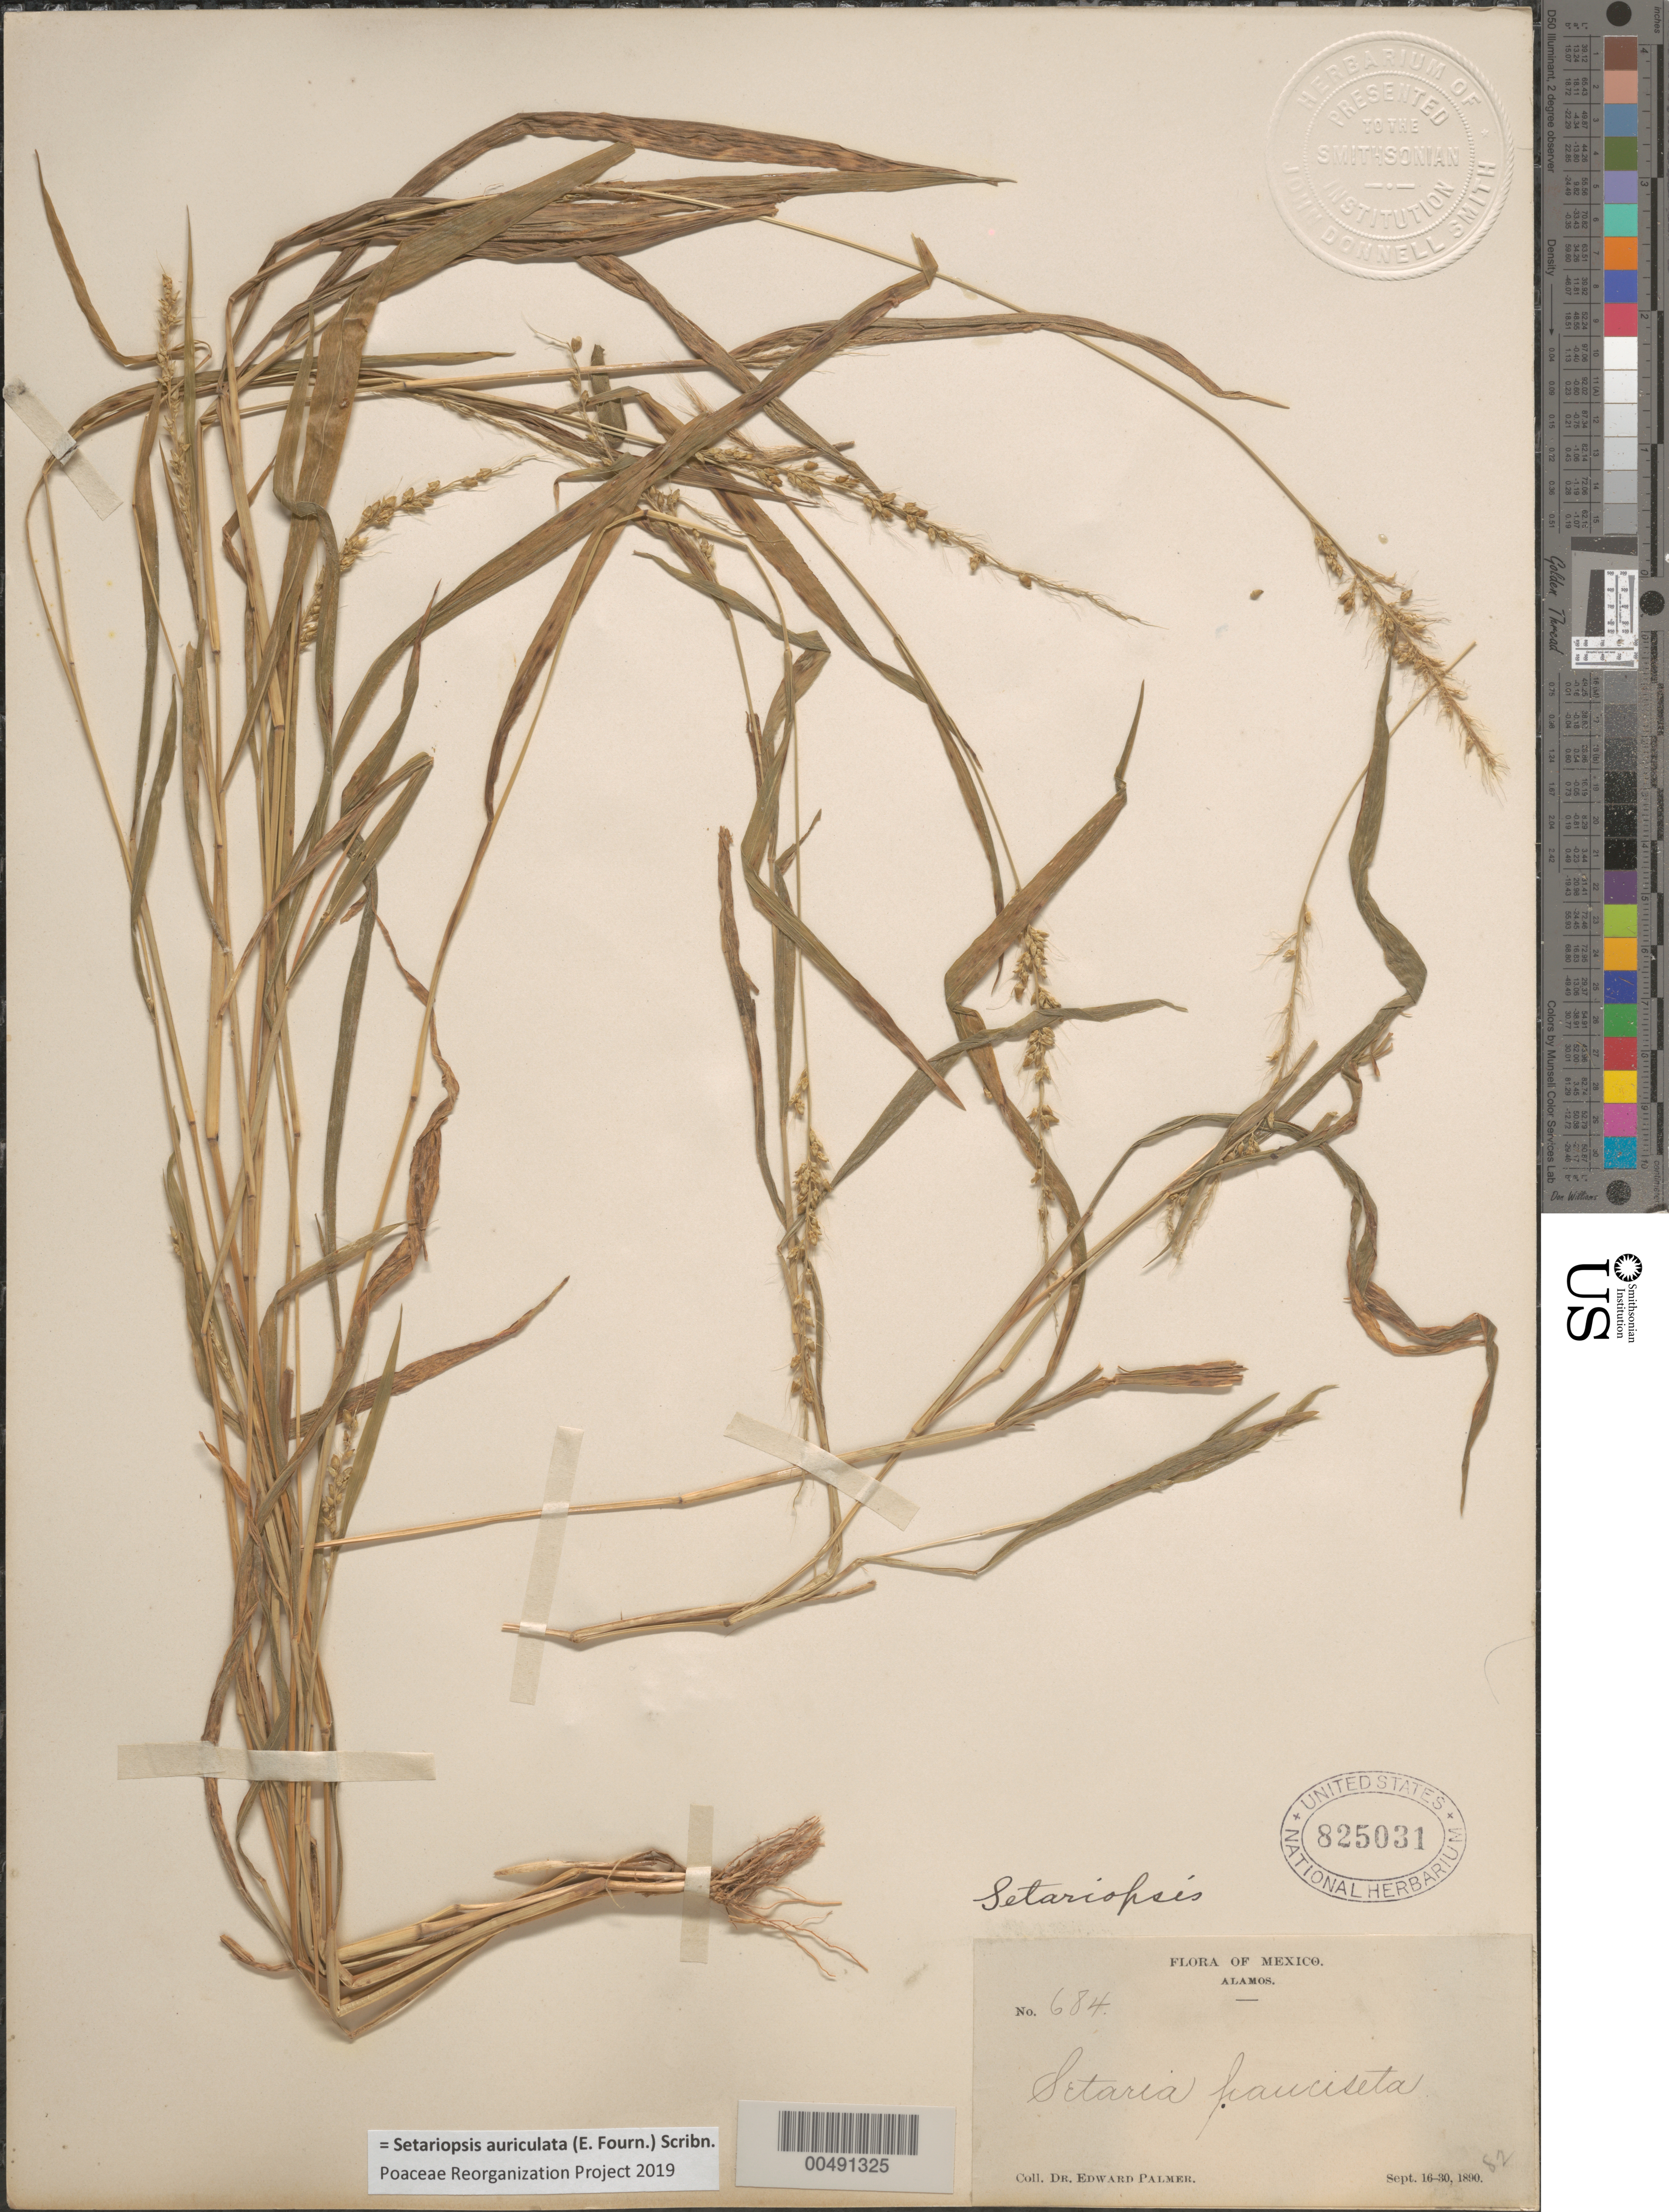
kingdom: Plantae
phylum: Tracheophyta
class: Liliopsida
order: Poales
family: Poaceae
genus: Setariopsis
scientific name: Setariopsis auriculata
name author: (E. Fourn.) Scribn.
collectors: E. Palmer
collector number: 684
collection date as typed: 16 Sep 1890 to 30 Sep 1890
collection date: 1890-09-16/1890-09-30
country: Mexico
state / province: Sonora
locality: Alamos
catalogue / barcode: US 825031